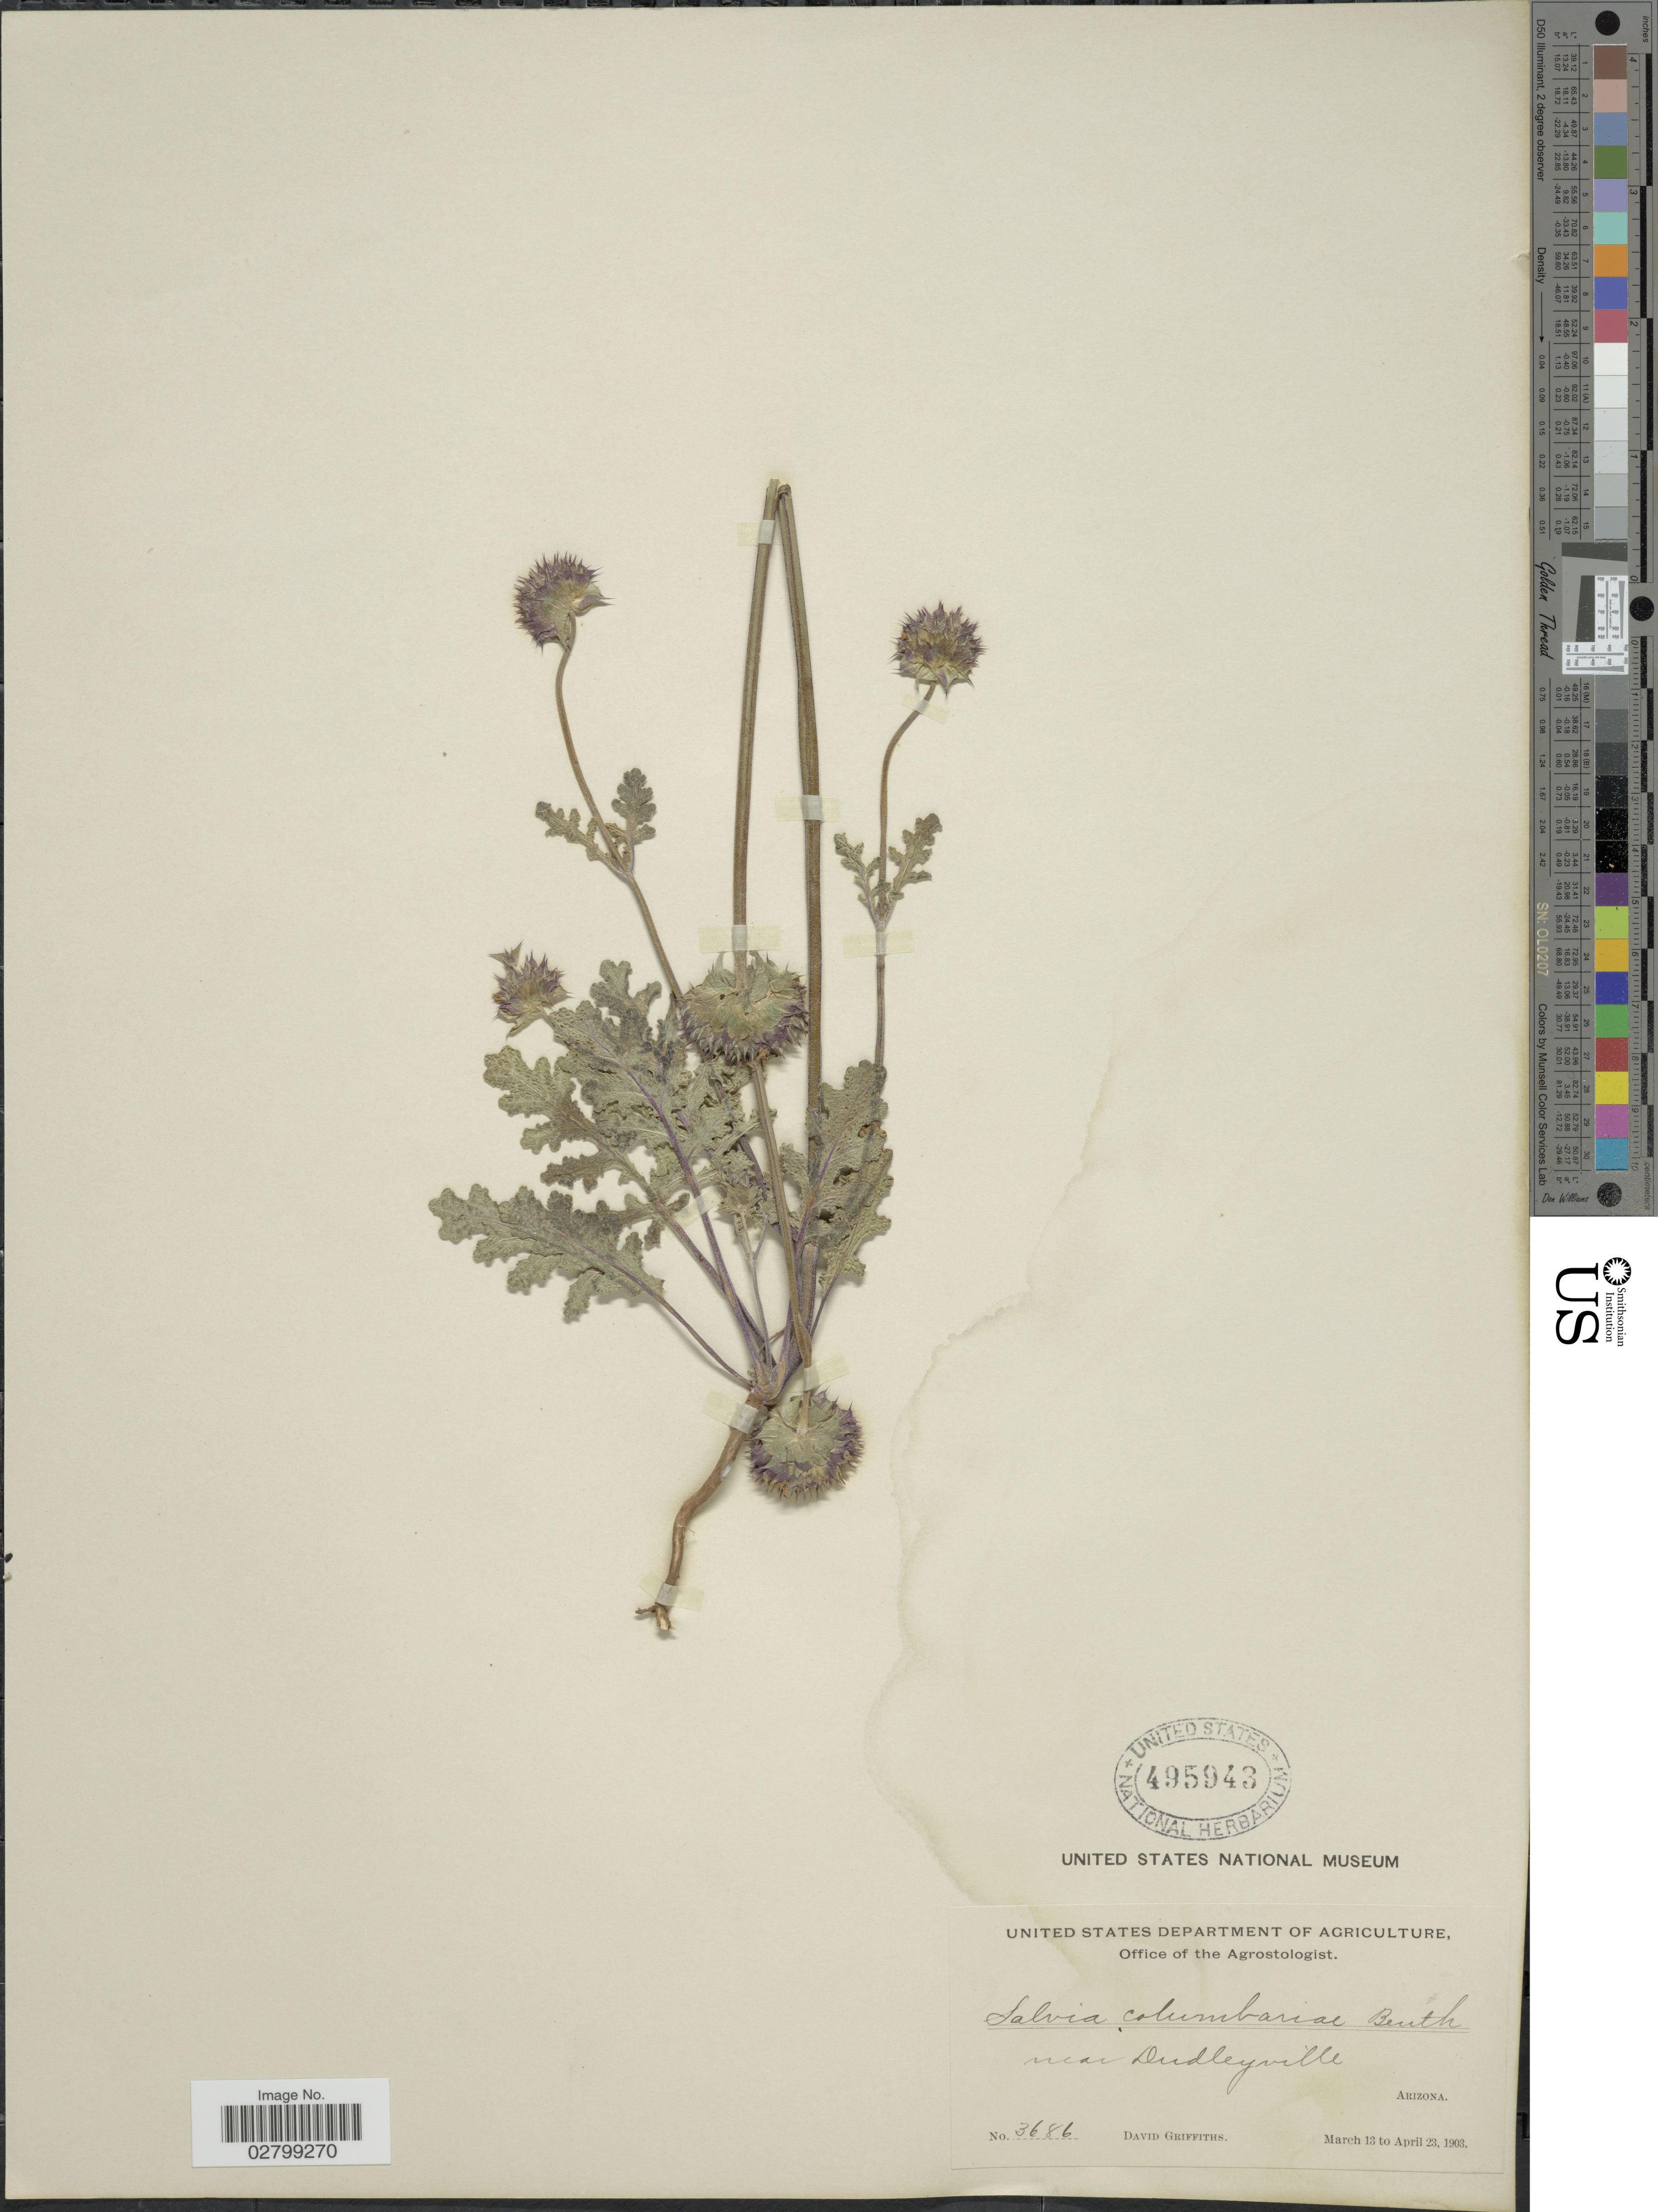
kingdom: Plantae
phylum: Tracheophyta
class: Magnoliopsida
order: Lamiales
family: Lamiaceae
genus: Salvia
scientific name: Salvia columbariae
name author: Benth.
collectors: D. Griffiths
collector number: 3686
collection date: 1903-03-13/1903-04-23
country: United States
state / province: Arizona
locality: Near Dudleyville.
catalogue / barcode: US 495943